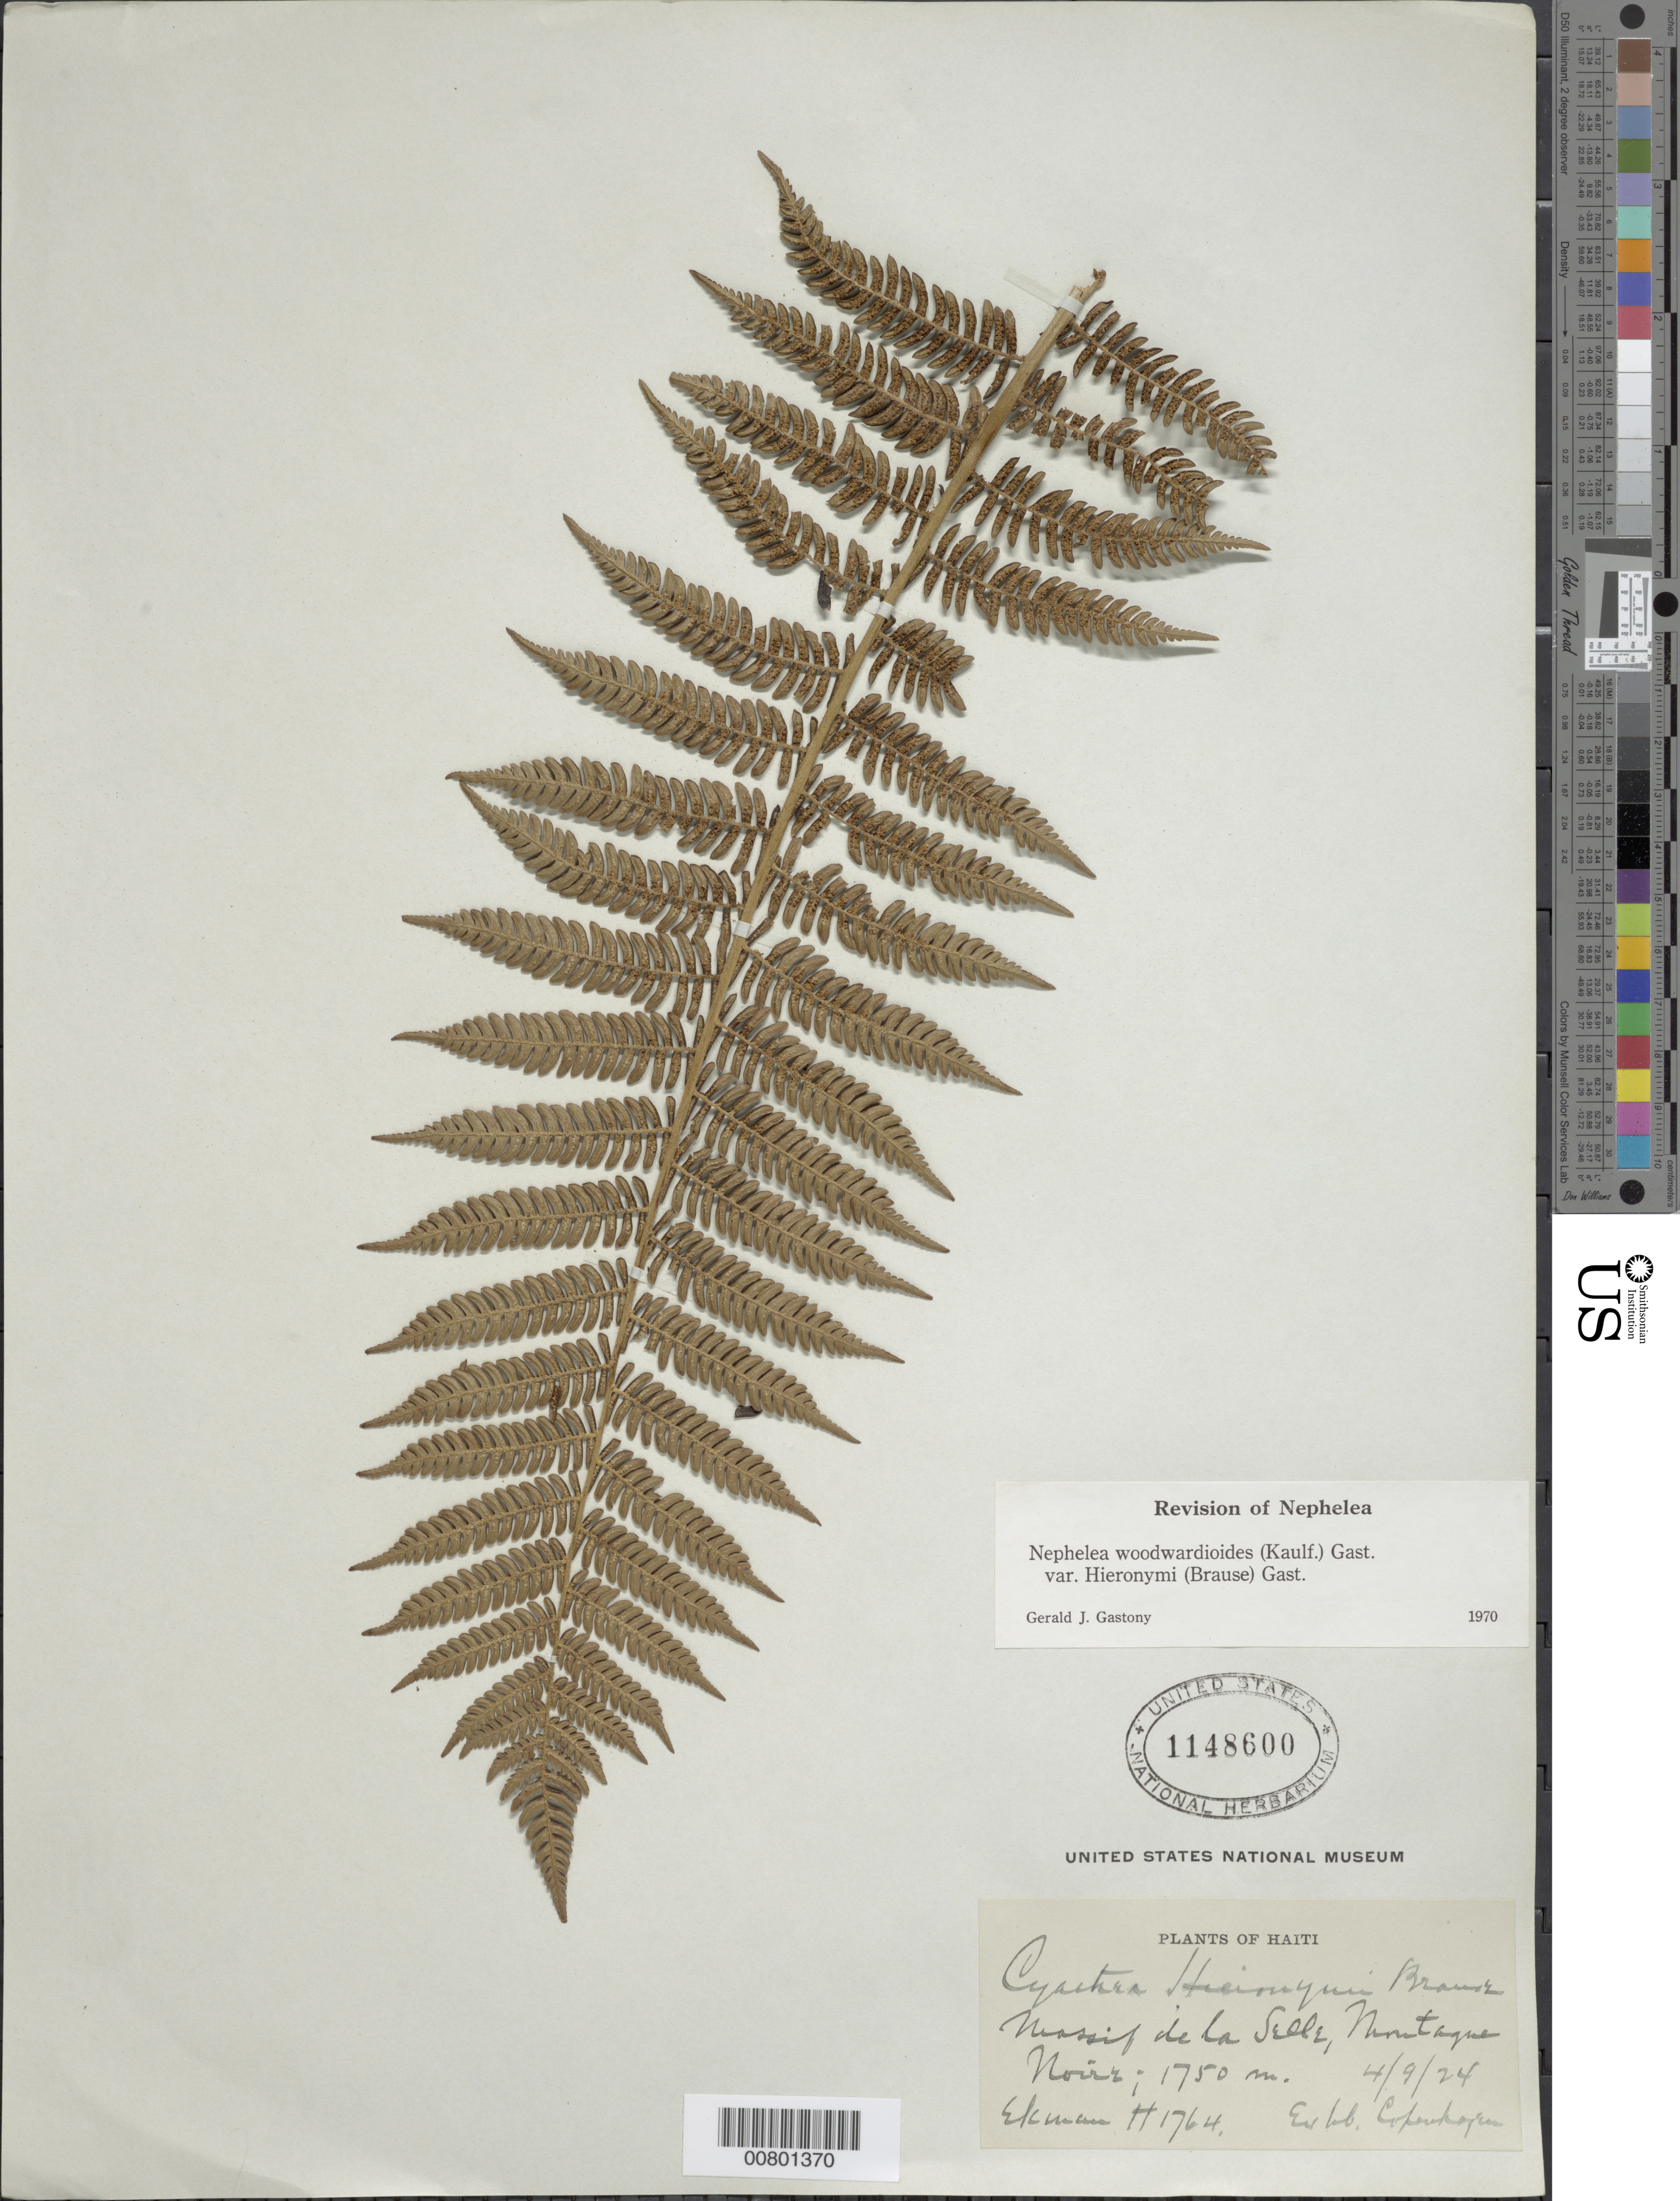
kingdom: Plantae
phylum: Tracheophyta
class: Polypodiopsida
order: Cyatheales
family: Cyatheaceae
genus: Alsophila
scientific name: Alsophila woodwardioides var. hieronymii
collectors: E. L. Ekman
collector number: H 1764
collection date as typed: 04 Sep 1924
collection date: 1924-09-04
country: Haiti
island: Hispaniola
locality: Massif de la Selle, Pétionville, Montagne Noire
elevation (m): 1700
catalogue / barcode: US 1148600